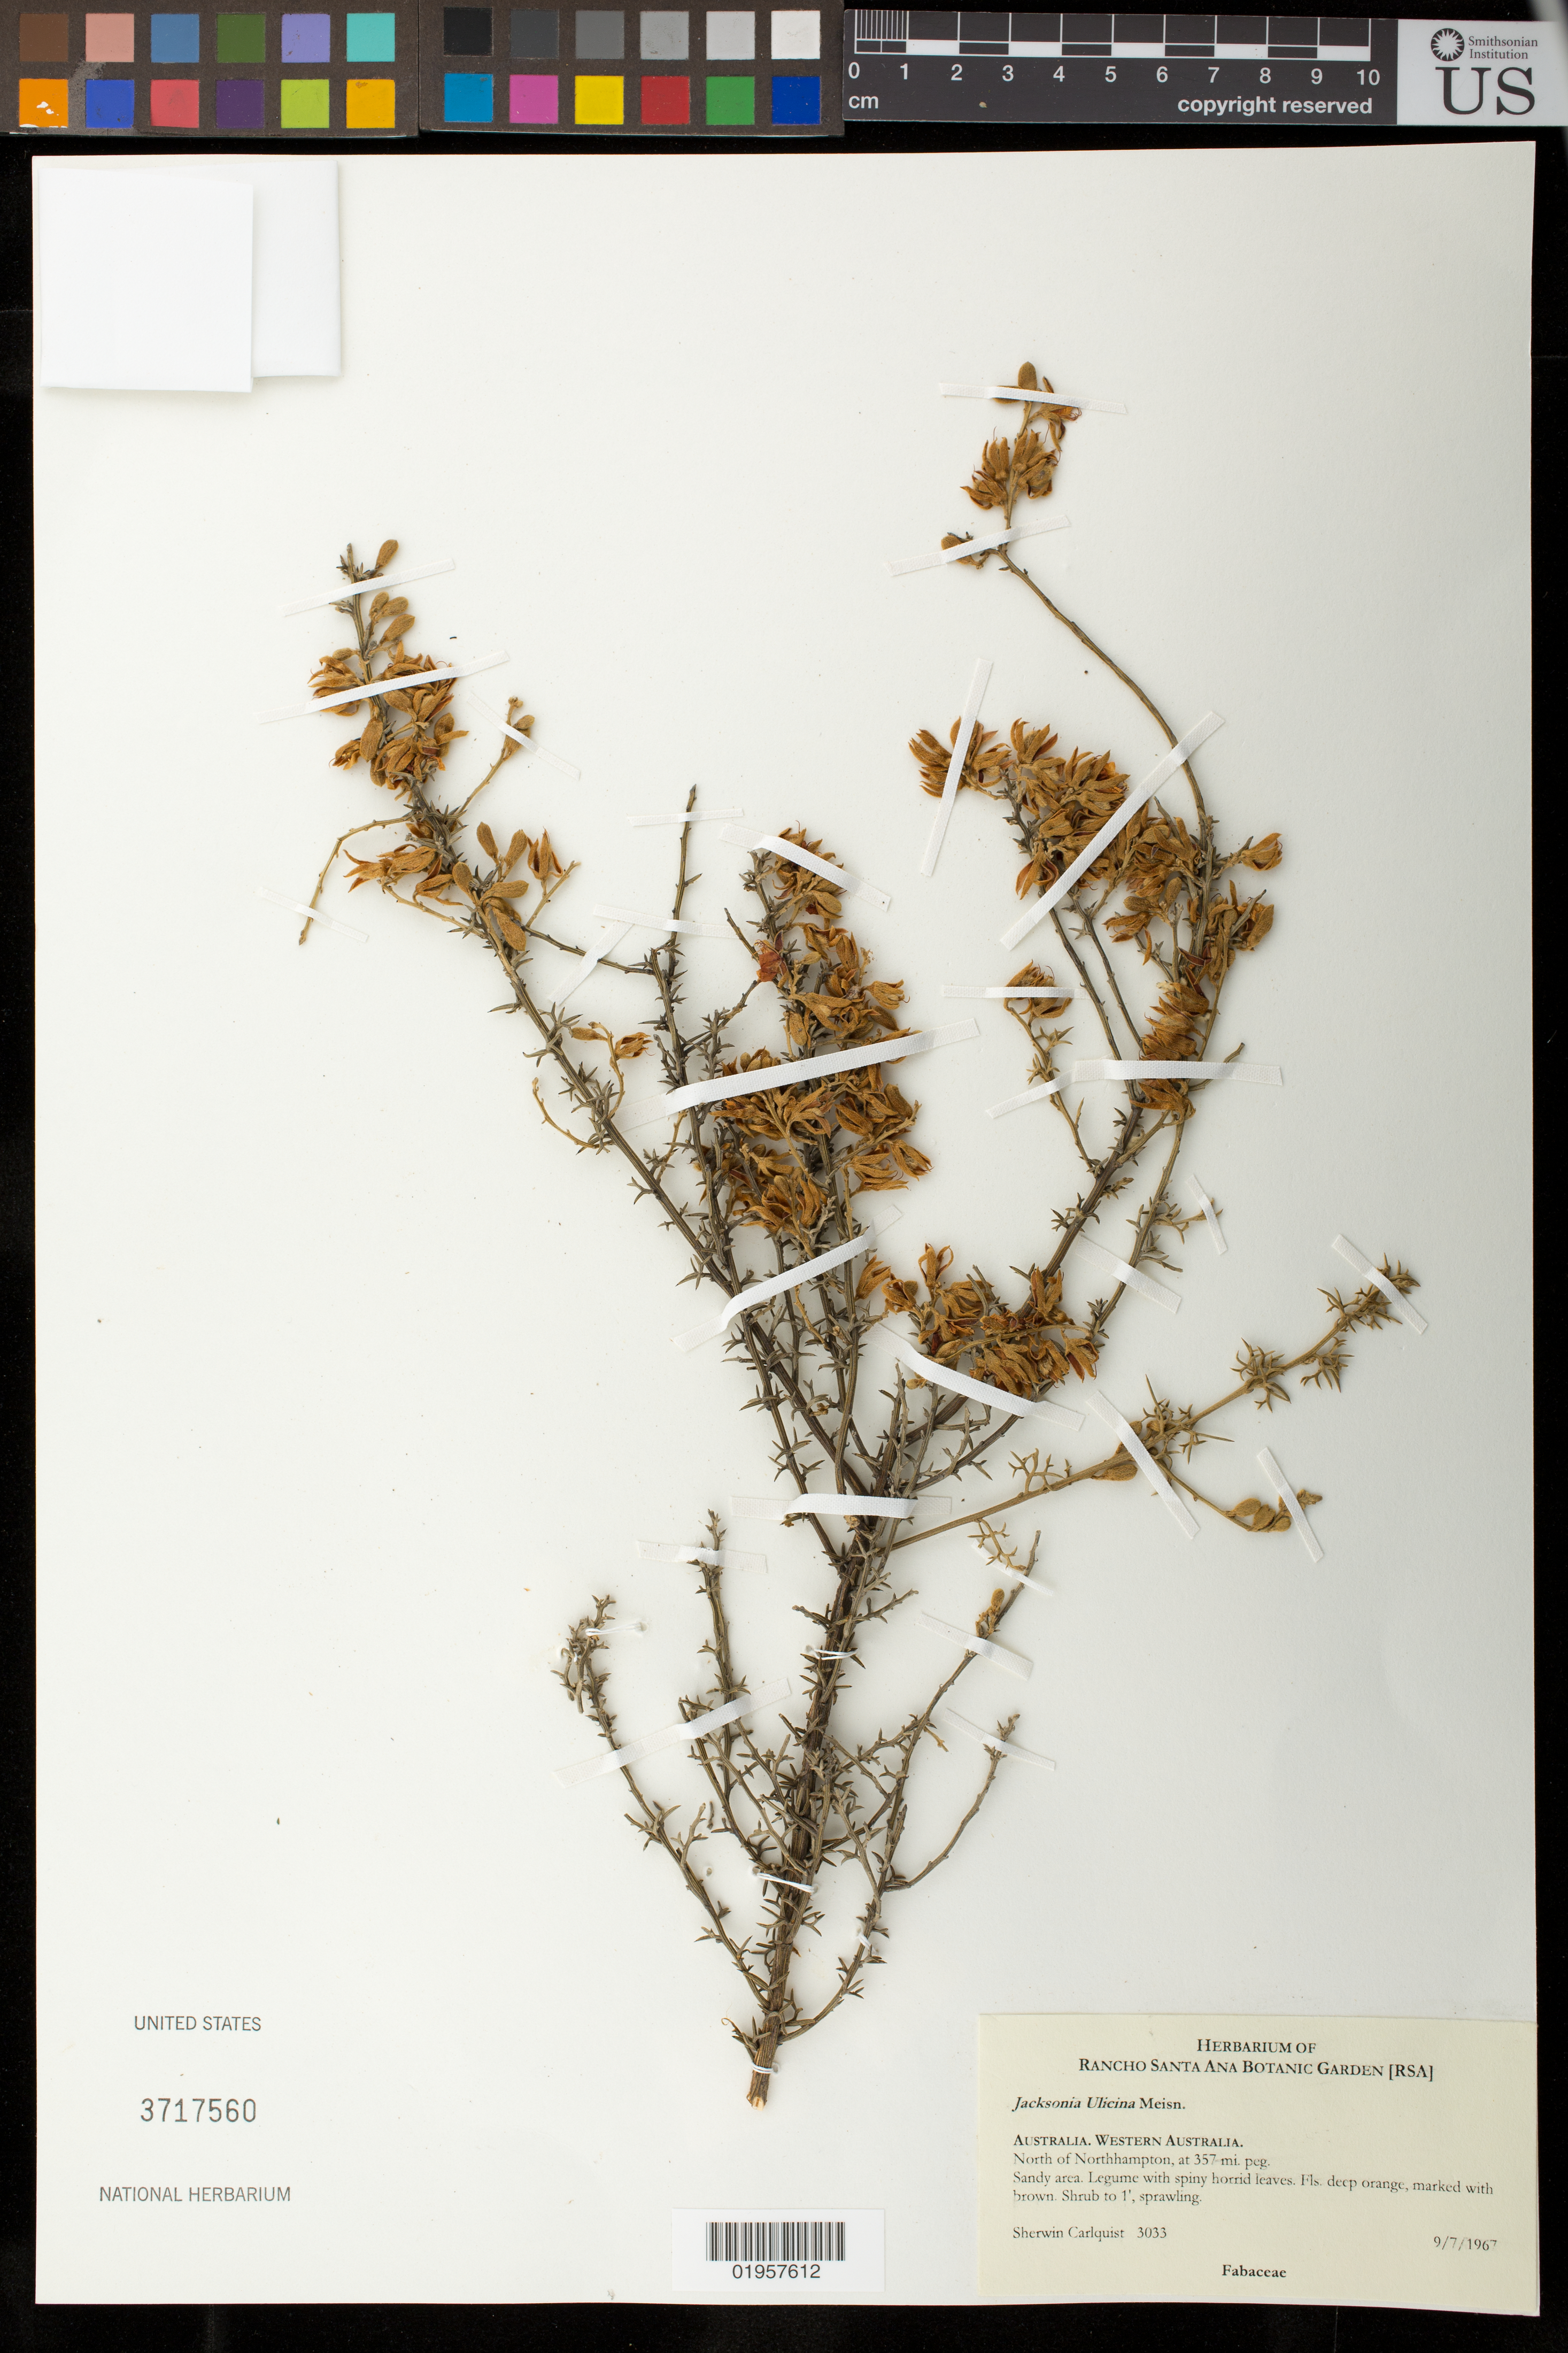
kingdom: Plantae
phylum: Tracheophyta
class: Magnoliopsida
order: Fabales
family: Fabaceae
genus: Jacksonia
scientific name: Jacksonia ulicina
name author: Meisn.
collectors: S. Carlquist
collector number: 3033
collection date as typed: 9/7/1967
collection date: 1967-09-07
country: Australia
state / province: Western Australia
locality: North of Northhampton, at 357 mi. peg.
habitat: Sandy area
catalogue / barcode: US 3717560